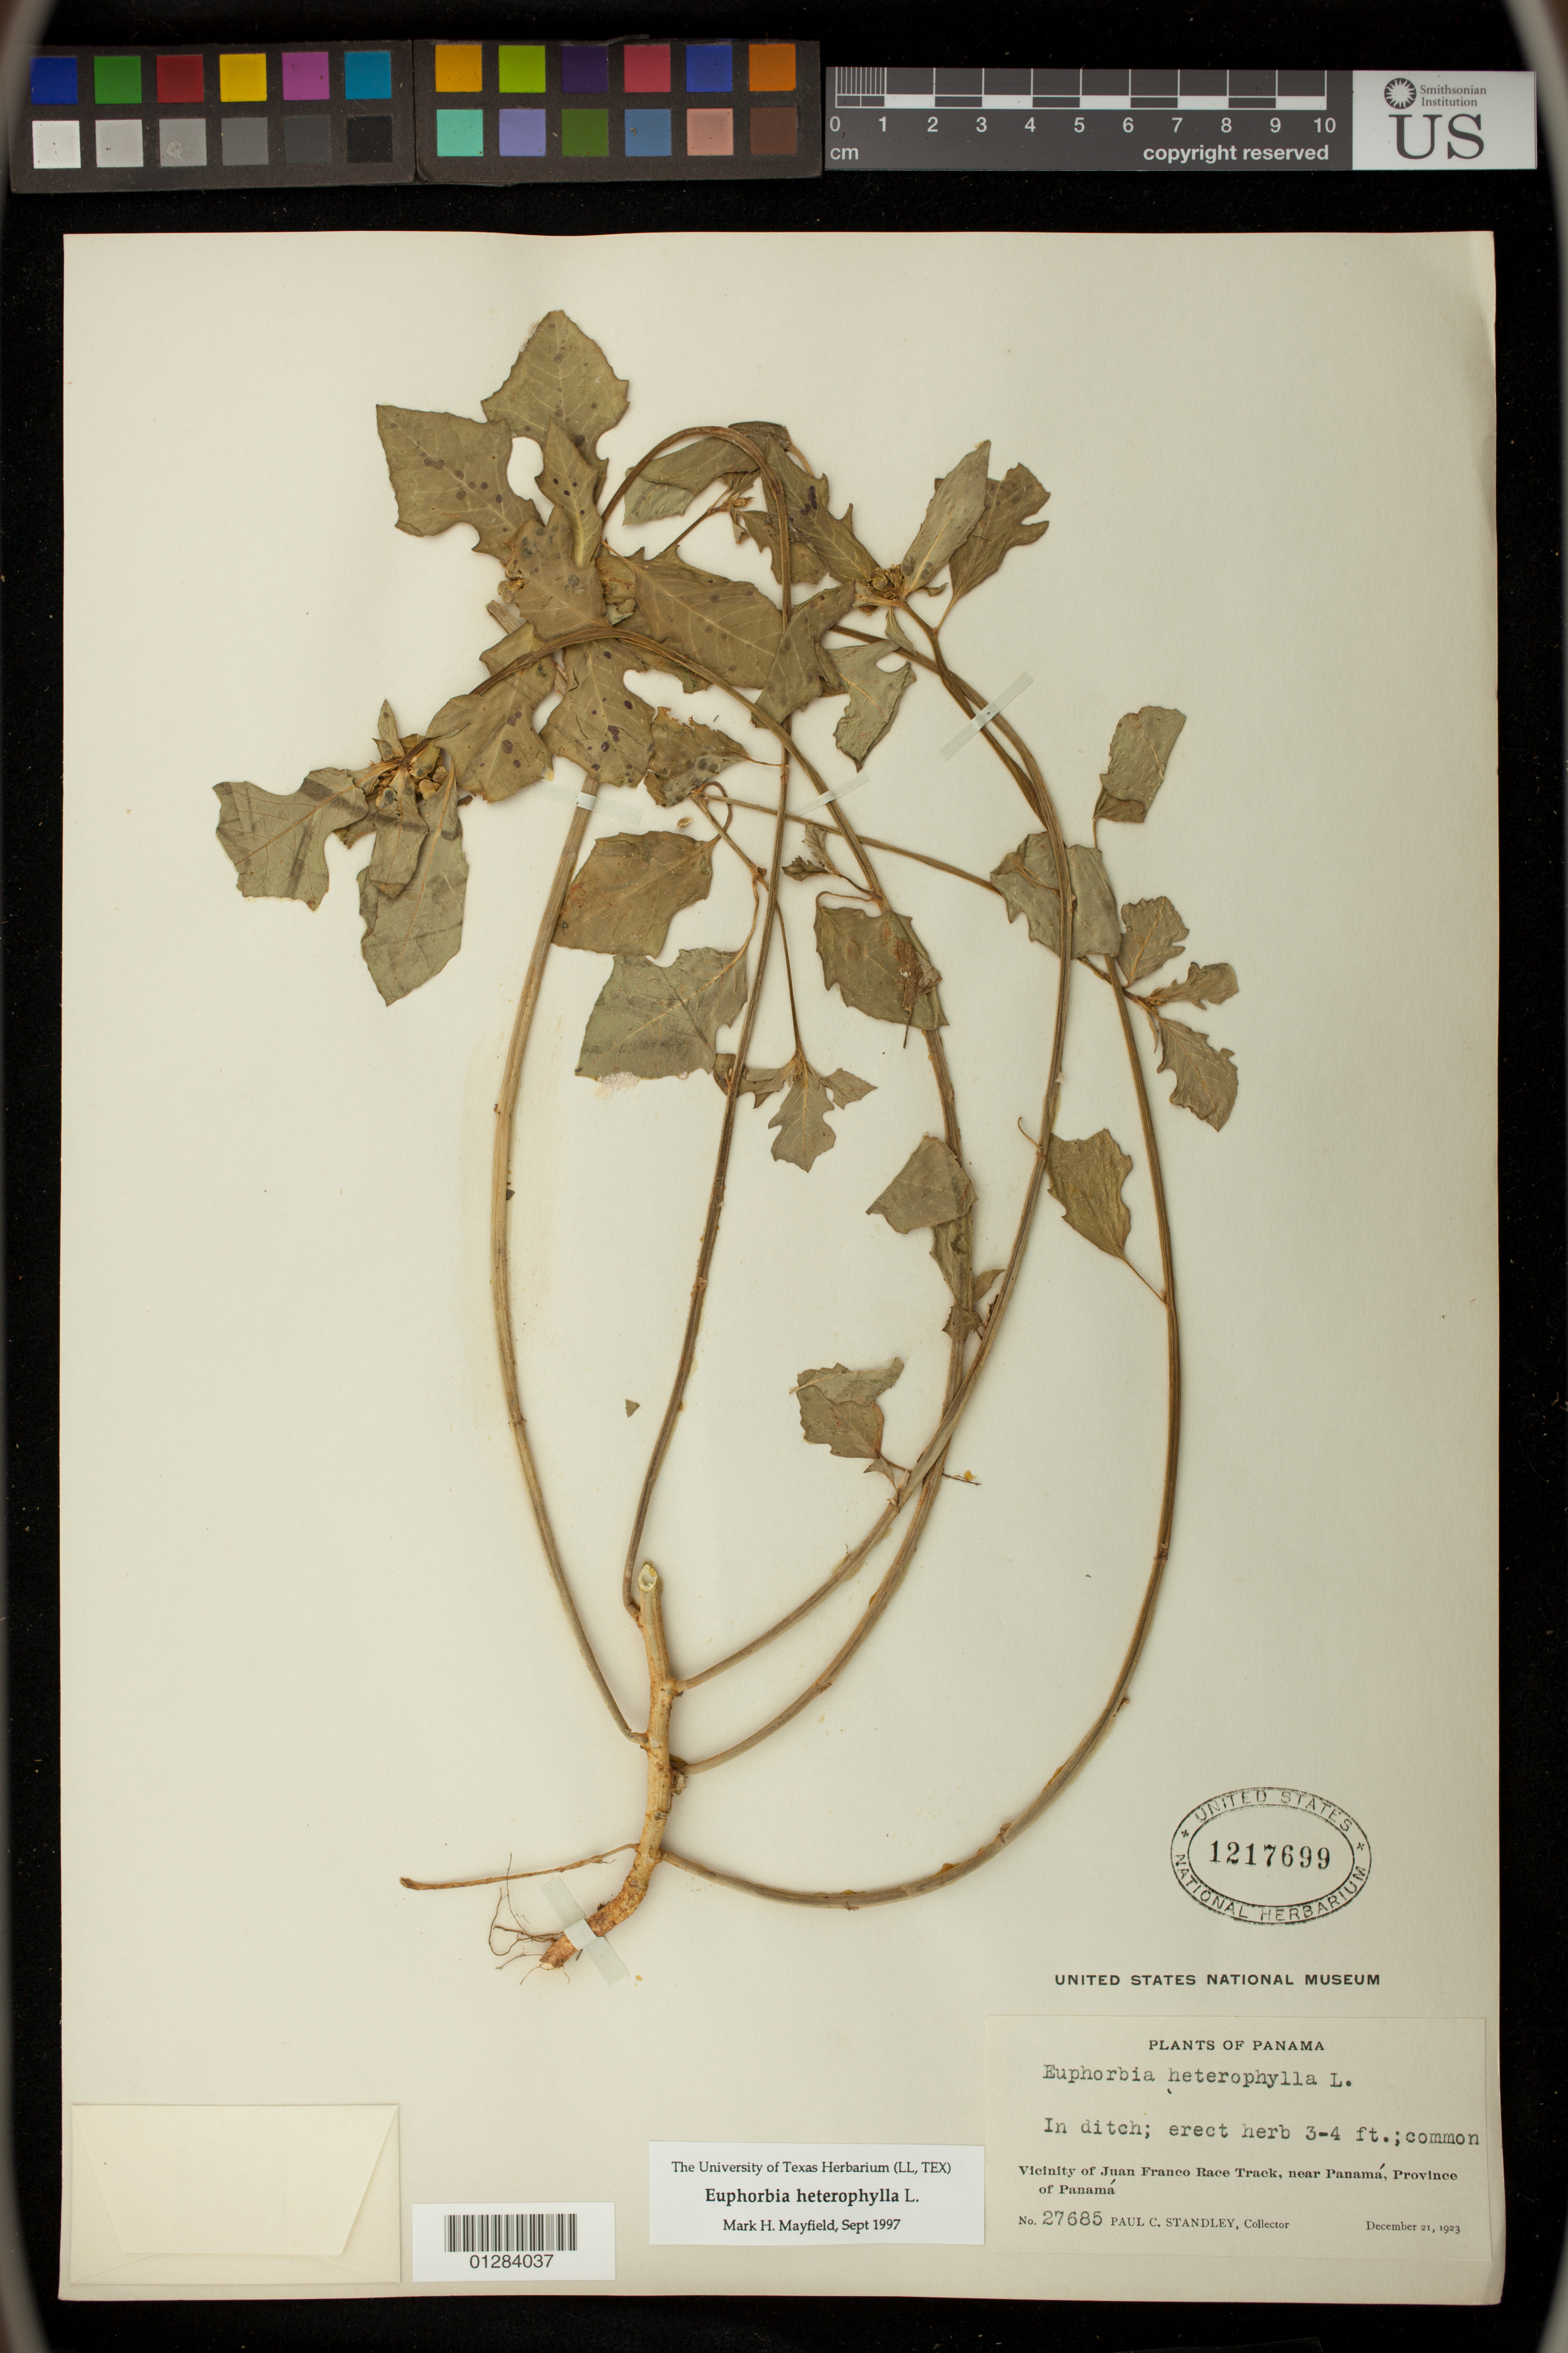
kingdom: Plantae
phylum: Tracheophyta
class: Magnoliopsida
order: Malpighiales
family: Euphorbiaceae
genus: Euphorbia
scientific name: Euphorbia heterophylla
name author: L.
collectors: P. C. Standley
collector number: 27685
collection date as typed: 21 Dec 1923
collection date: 1923-12-21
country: Panama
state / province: Panamá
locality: Vicinity of Juan Franco Race Track, near Panamá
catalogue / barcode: US 1217699